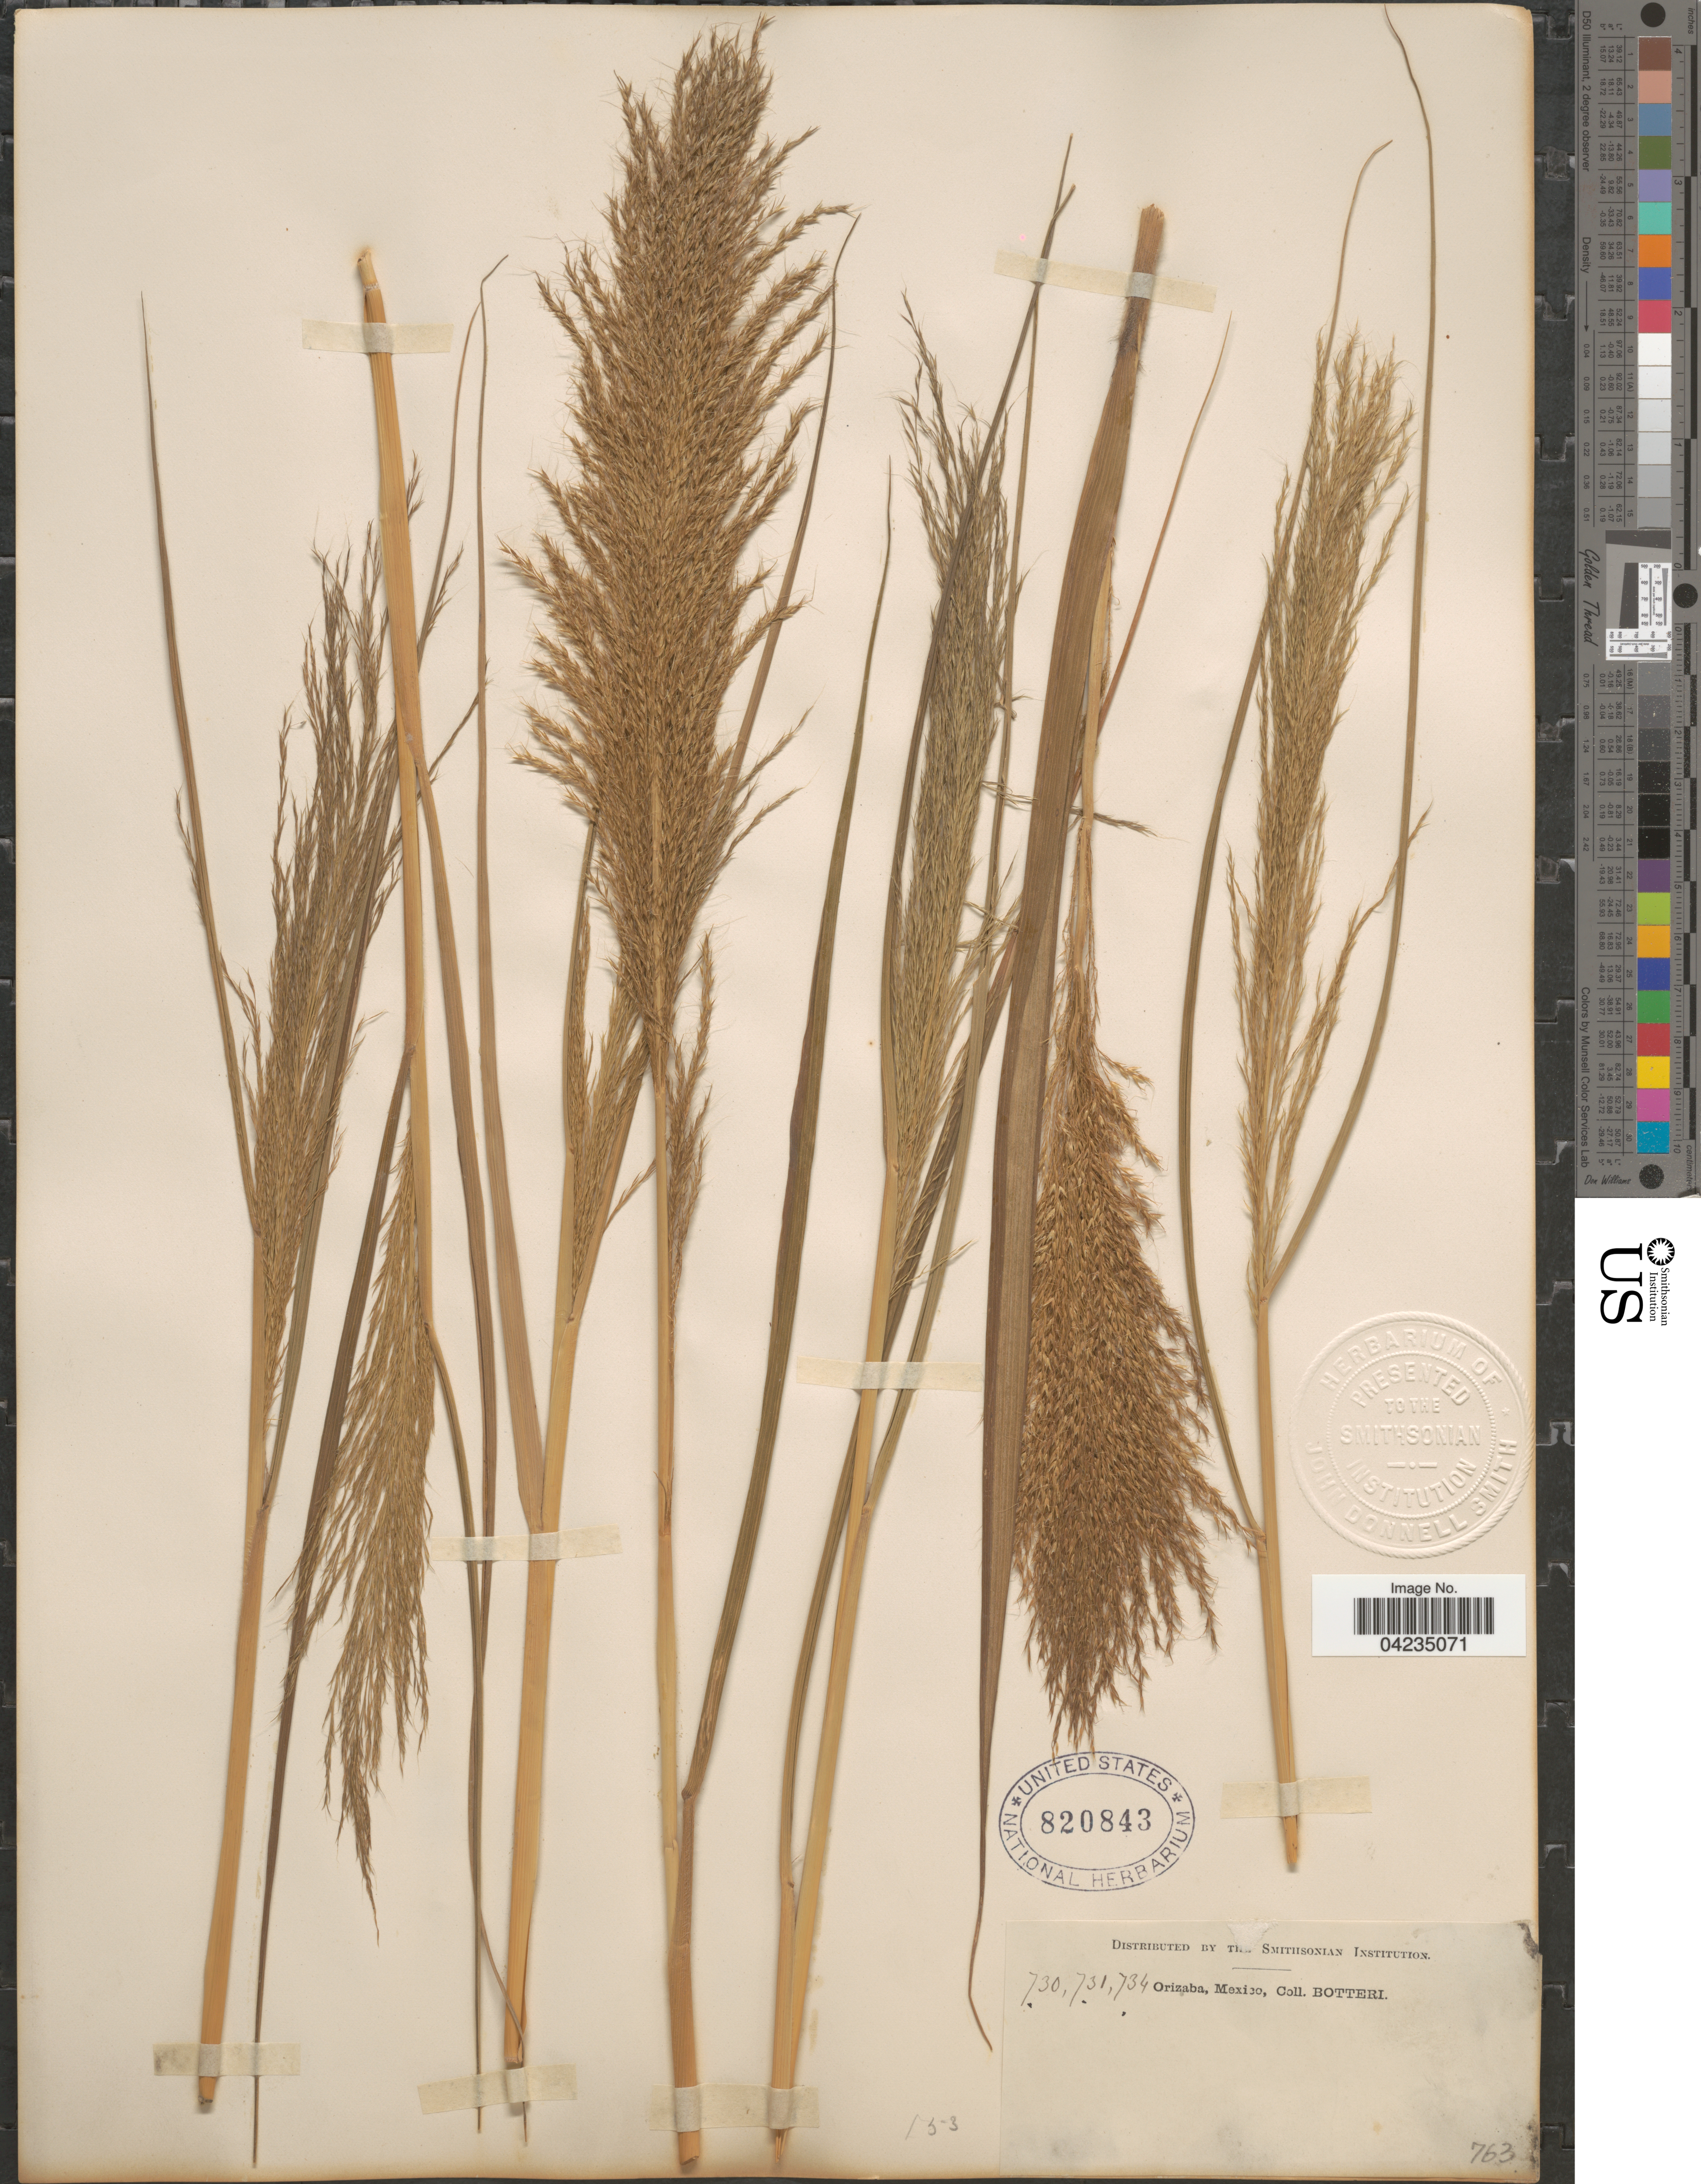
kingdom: Plantae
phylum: Tracheophyta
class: Liliopsida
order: Poales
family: Poaceae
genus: Arundinella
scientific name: Arundinella deppeana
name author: Nees ex Steud.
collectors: -. Botteri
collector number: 730/731/734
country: Mexico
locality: Orizaba.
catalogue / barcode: US 820843